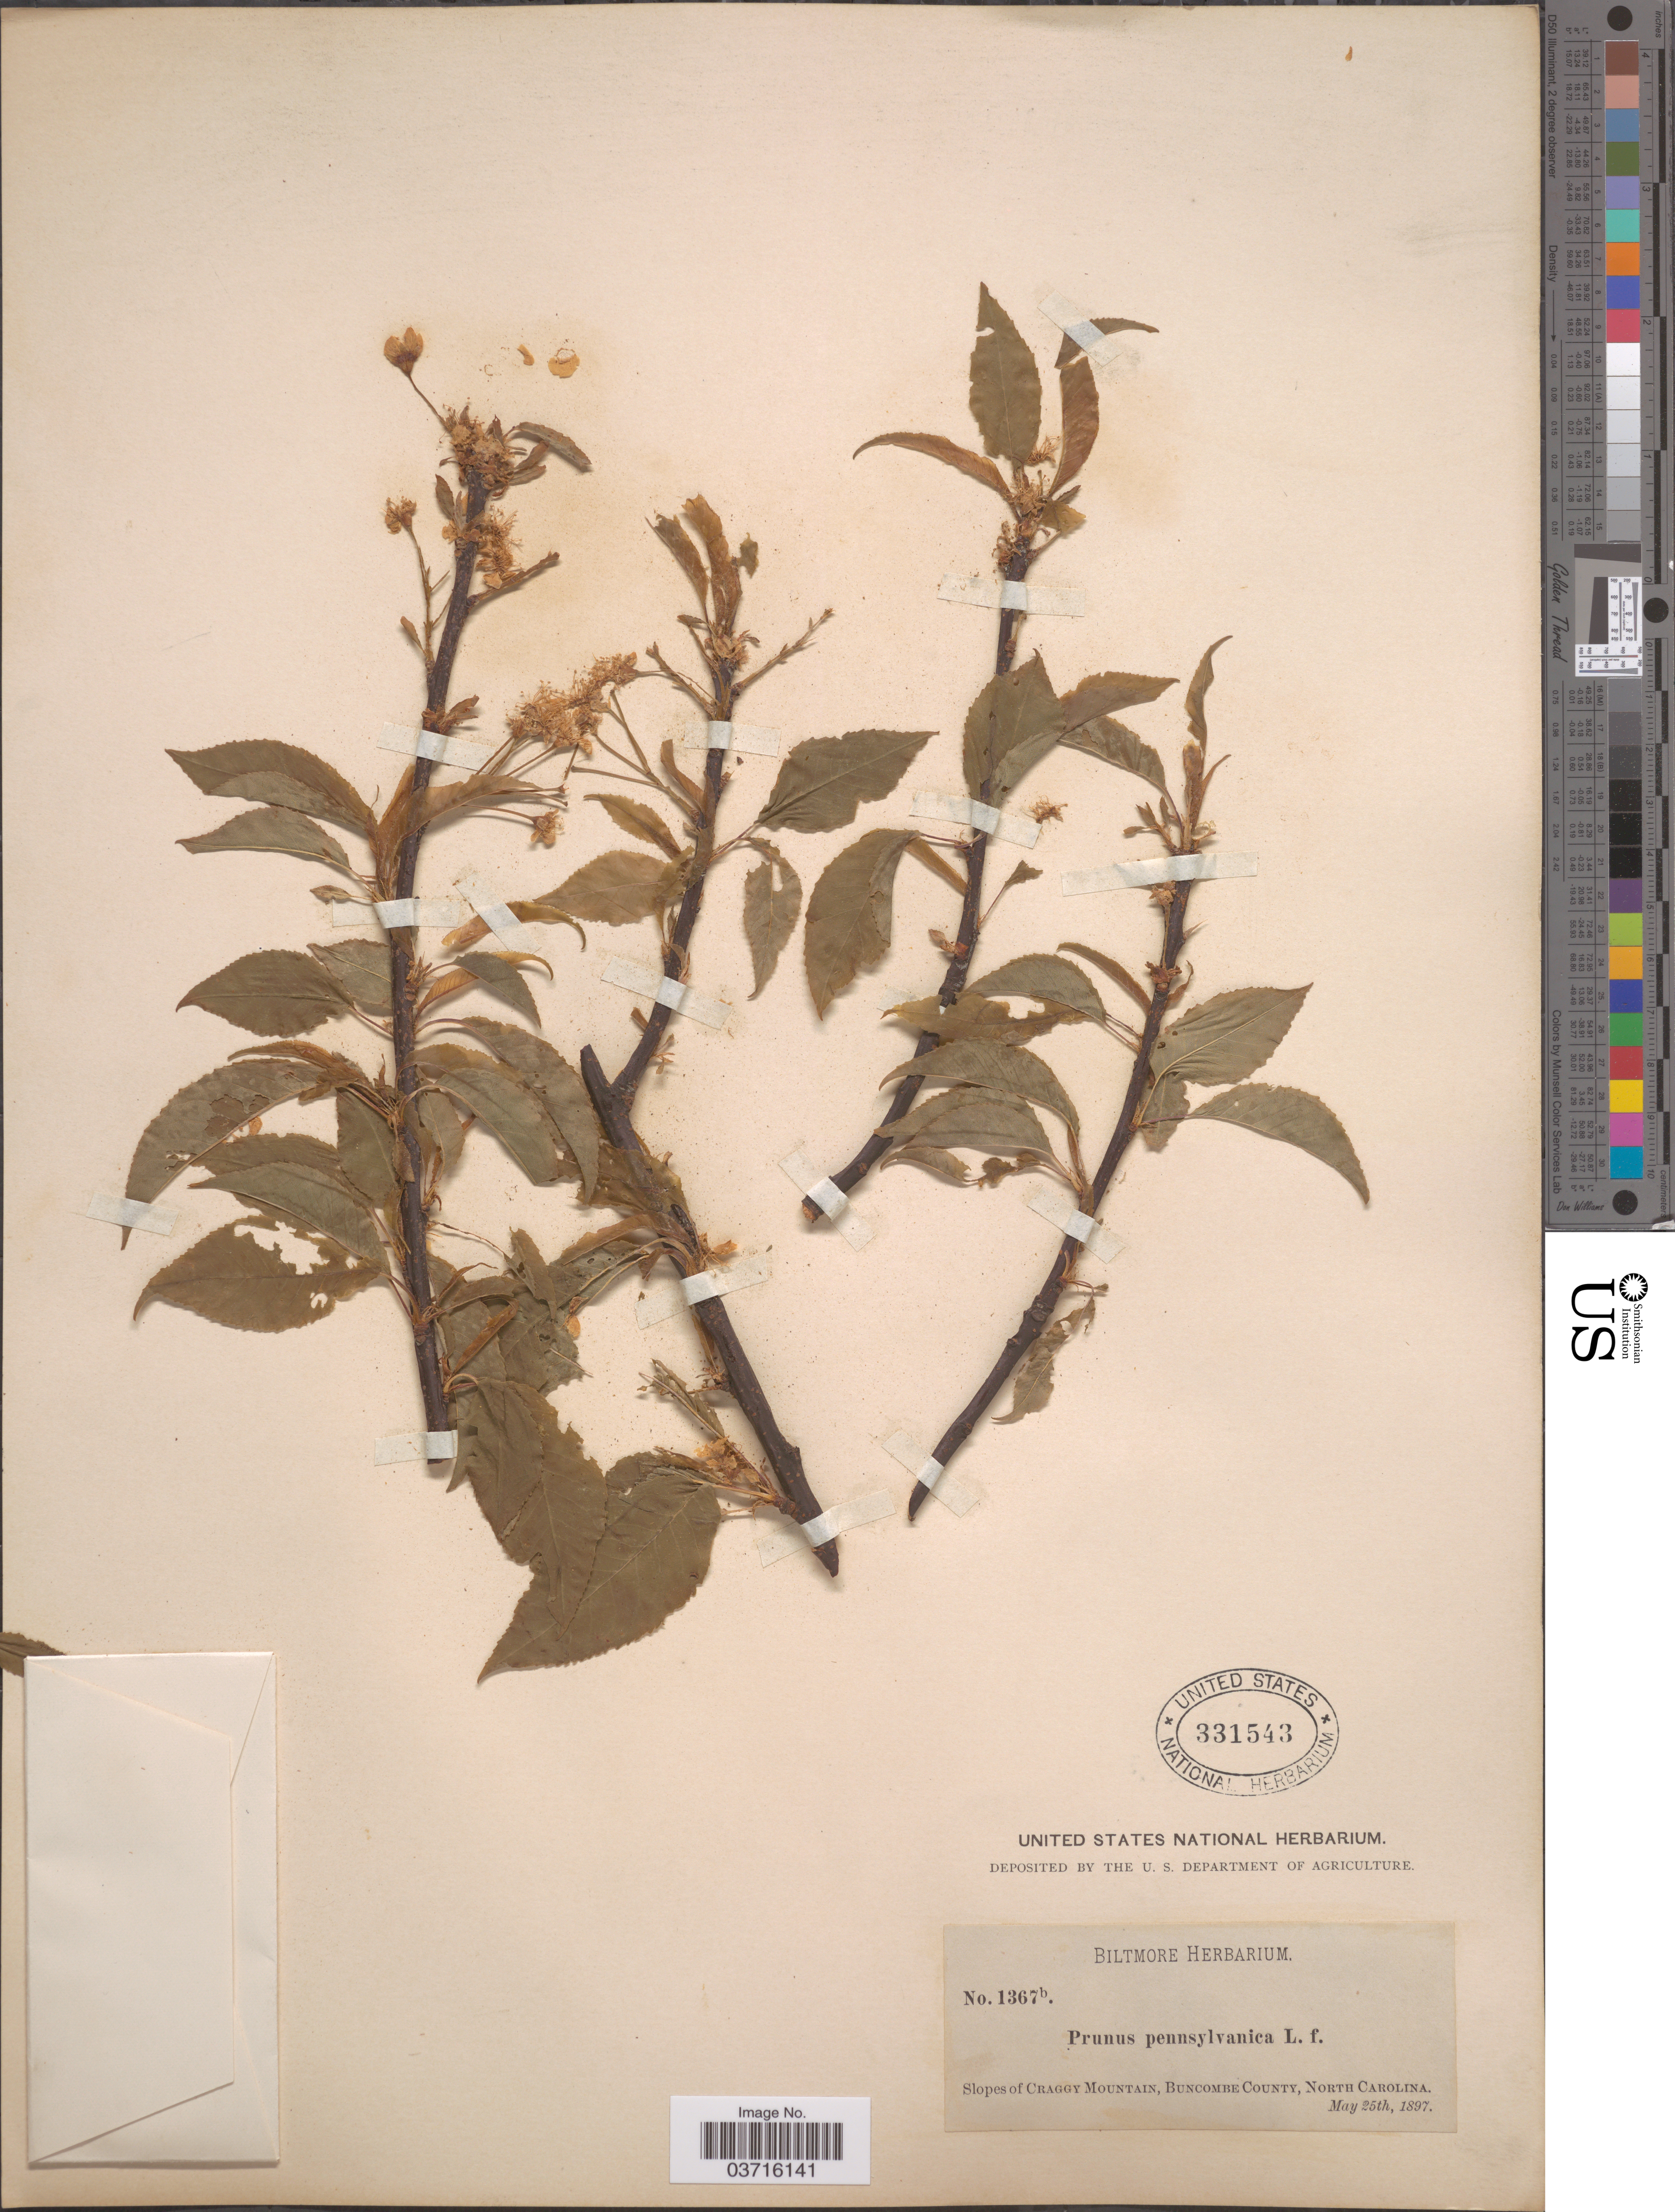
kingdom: Plantae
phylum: Tracheophyta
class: Magnoliopsida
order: Rosales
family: Rosaceae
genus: Prunus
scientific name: Prunus pensylvanica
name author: L. f.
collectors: ex herb. Biltmore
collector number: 1367b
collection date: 1897-05-25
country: United States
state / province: North Carolina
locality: Slopes of Craggy Mountain, Buncombe County.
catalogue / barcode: US 331543